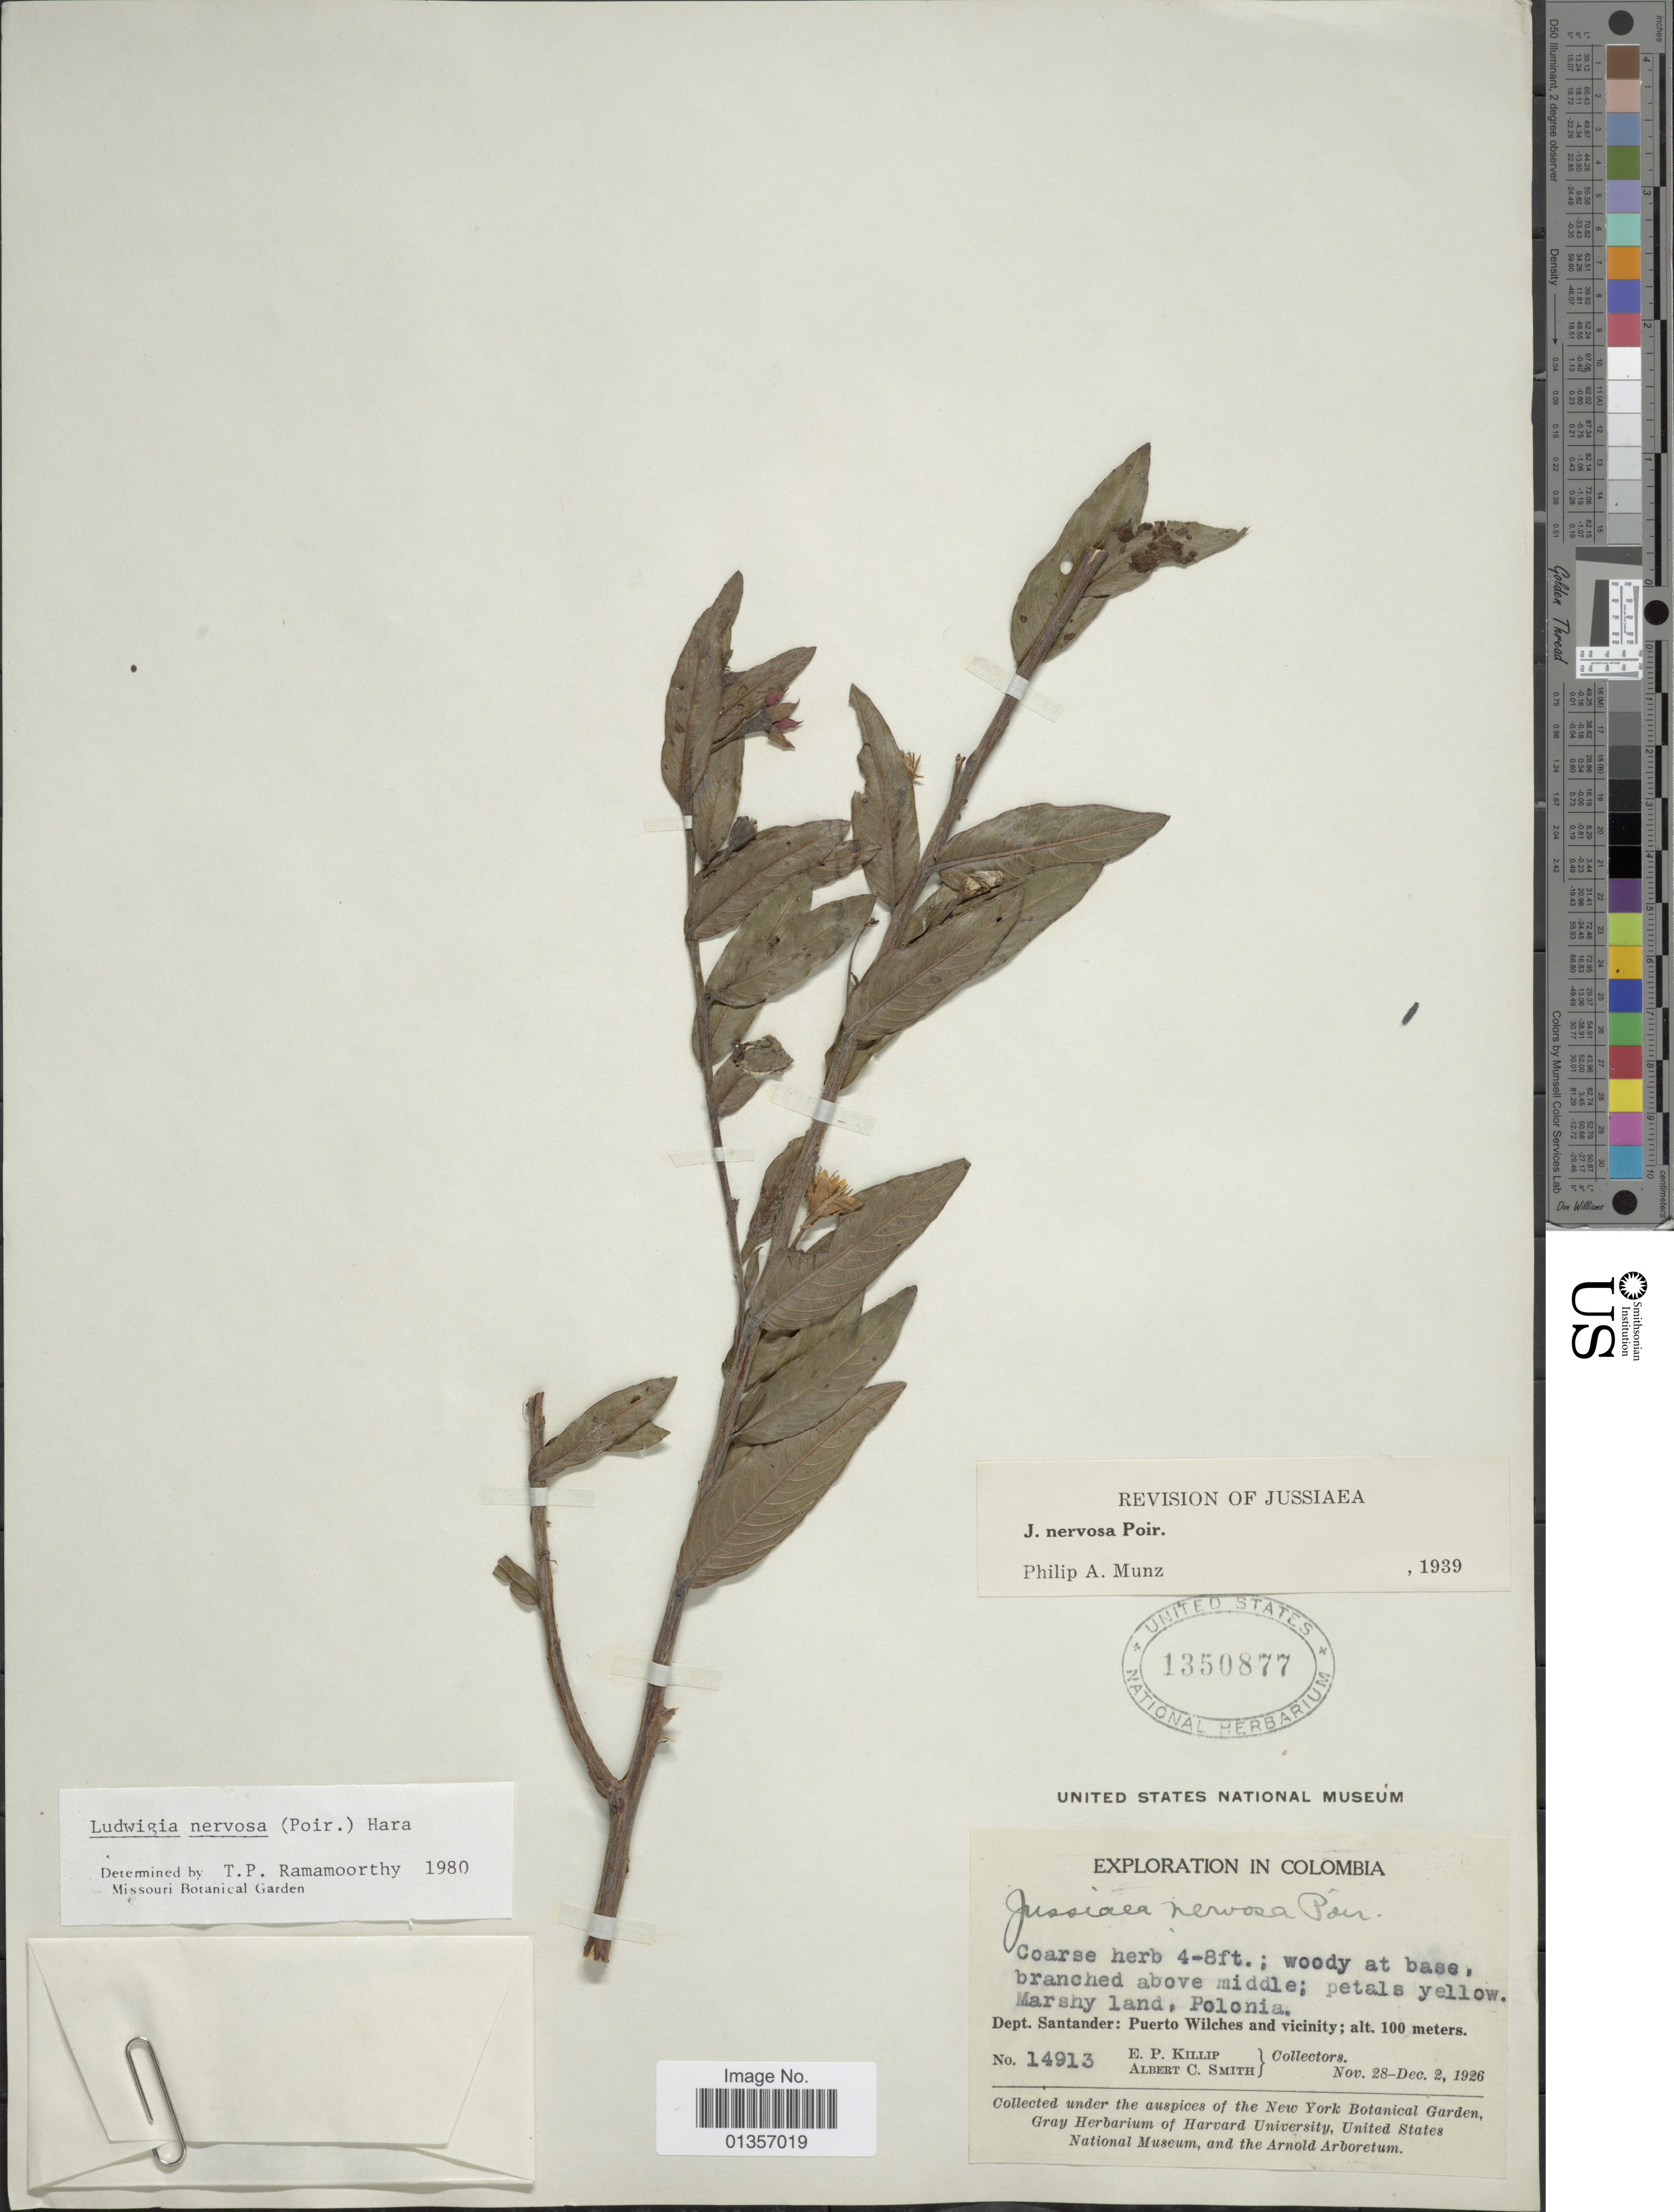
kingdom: Plantae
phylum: Tracheophyta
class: Magnoliopsida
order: Myrtales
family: Onagraceae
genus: Ludwigia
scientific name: Ludwigia nervosa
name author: (Poir.) H. Hara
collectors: E. P. Killip & A. C. Smith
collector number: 14913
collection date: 1926-11-28/1926-12-02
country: Colombia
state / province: Santander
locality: Puerto Wilches and vicinity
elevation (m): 100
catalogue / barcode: US 1350877